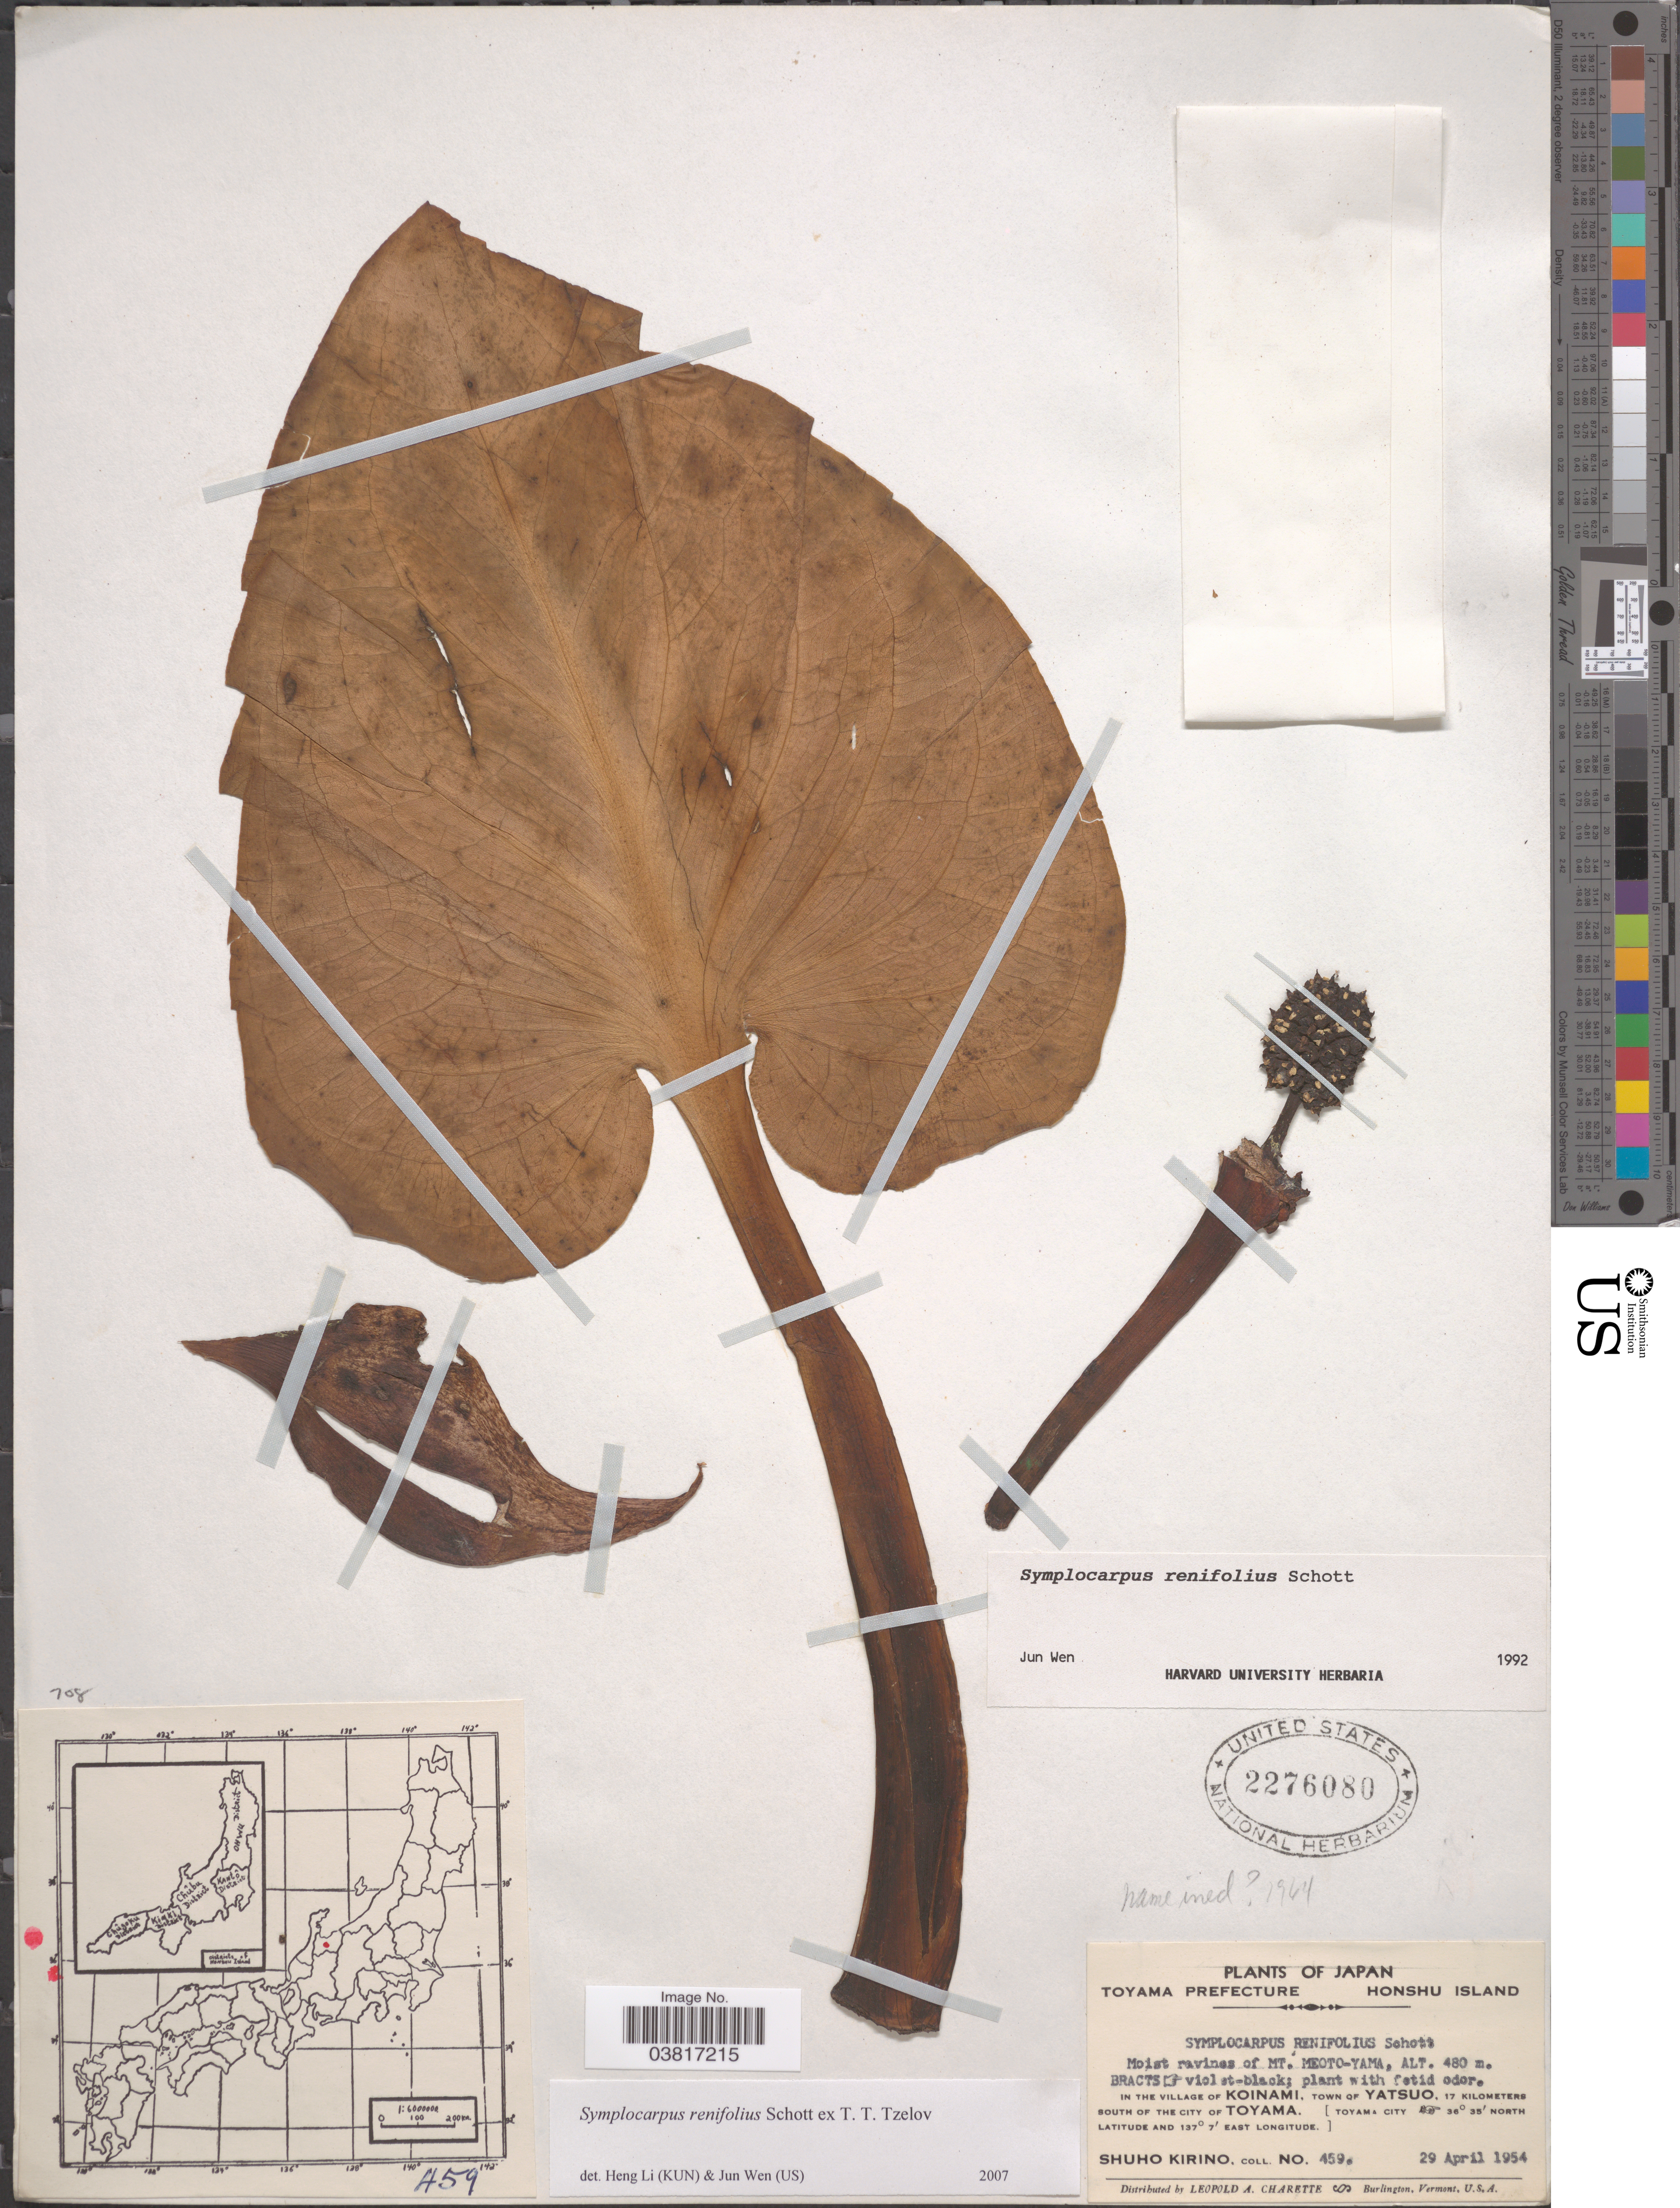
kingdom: Plantae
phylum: Tracheophyta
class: Liliopsida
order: Alismatales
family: Araceae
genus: Symplocarpus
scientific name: Symplocarpus renifolius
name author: Schott ex Tzvelev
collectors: S. Kirino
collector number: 459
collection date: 1954-04-29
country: Japan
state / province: Toyama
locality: Toyama Prefecture. Honshu Island. Moist ravines of Mt. Meoto-Yama. In the village of Koinami, town of Yatsuo, 17 kilometers south of the city of Toyama. Toyama City.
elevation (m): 480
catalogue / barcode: US 2276080